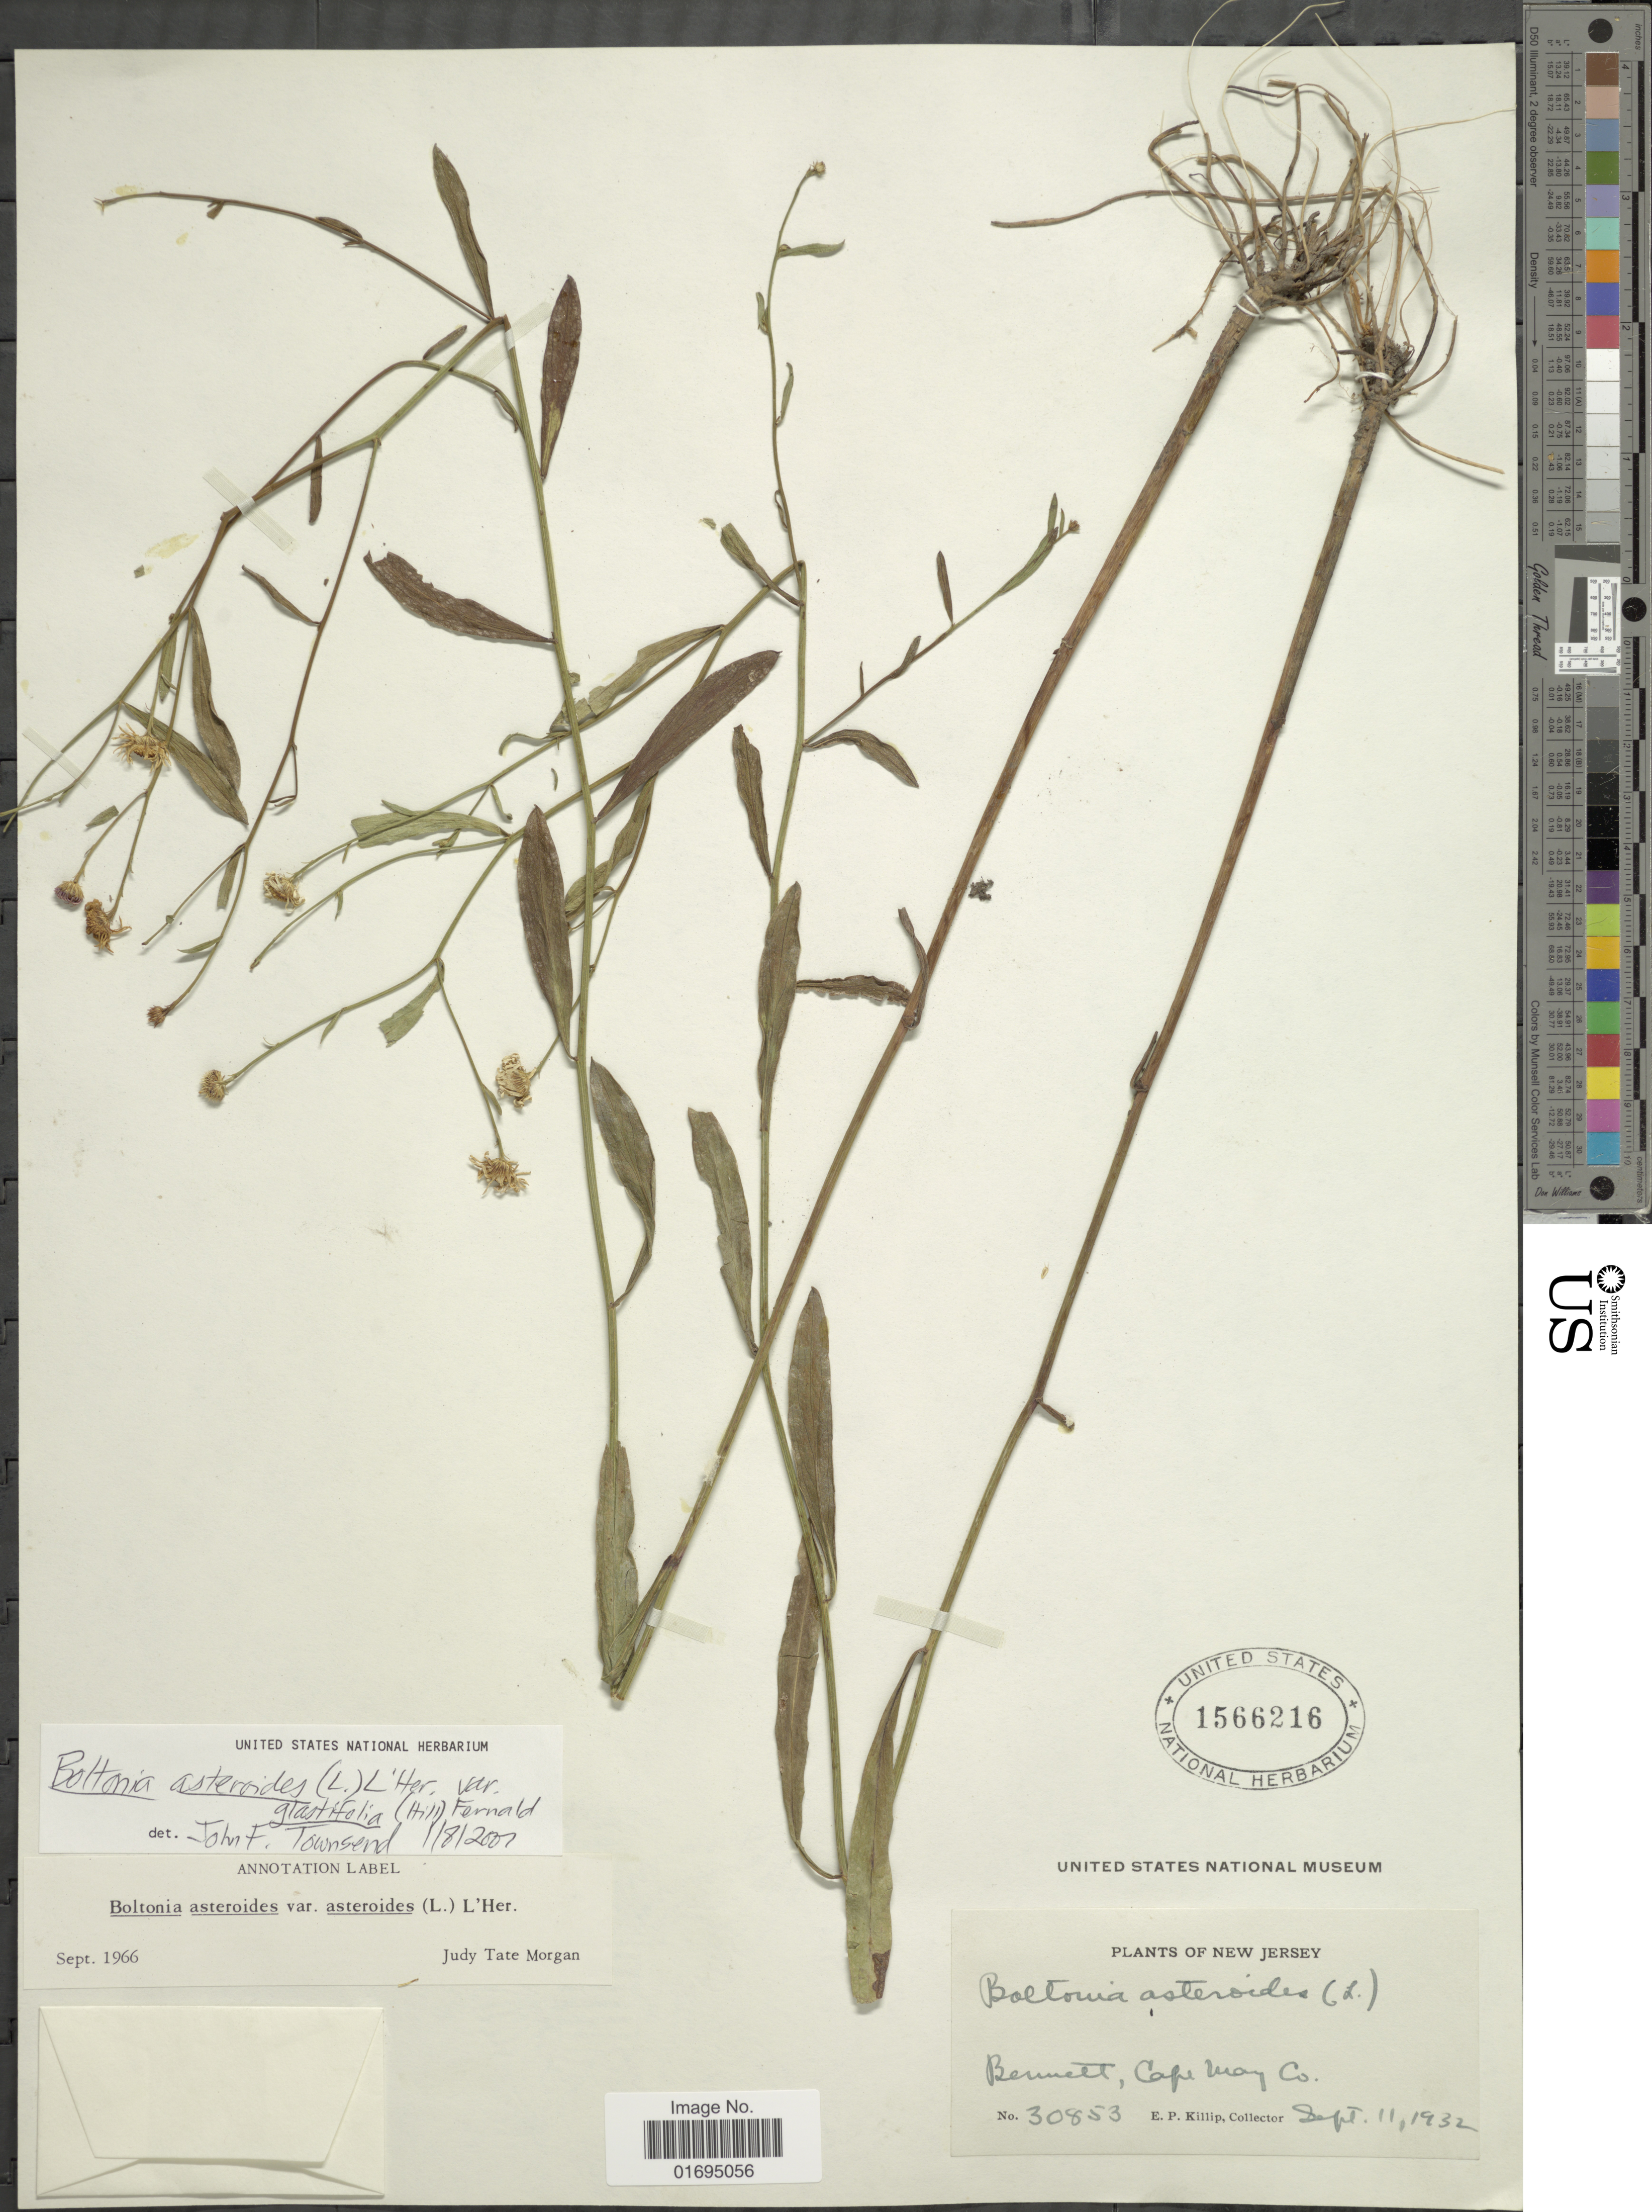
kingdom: Plantae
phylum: Tracheophyta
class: Magnoliopsida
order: Asterales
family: Asteraceae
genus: Boltonia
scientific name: Boltonia asteroides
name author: (L.) L'Hér.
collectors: E. P. Killip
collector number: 30853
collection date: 1932-09-11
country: United States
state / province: New Jersey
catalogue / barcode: US 1566216